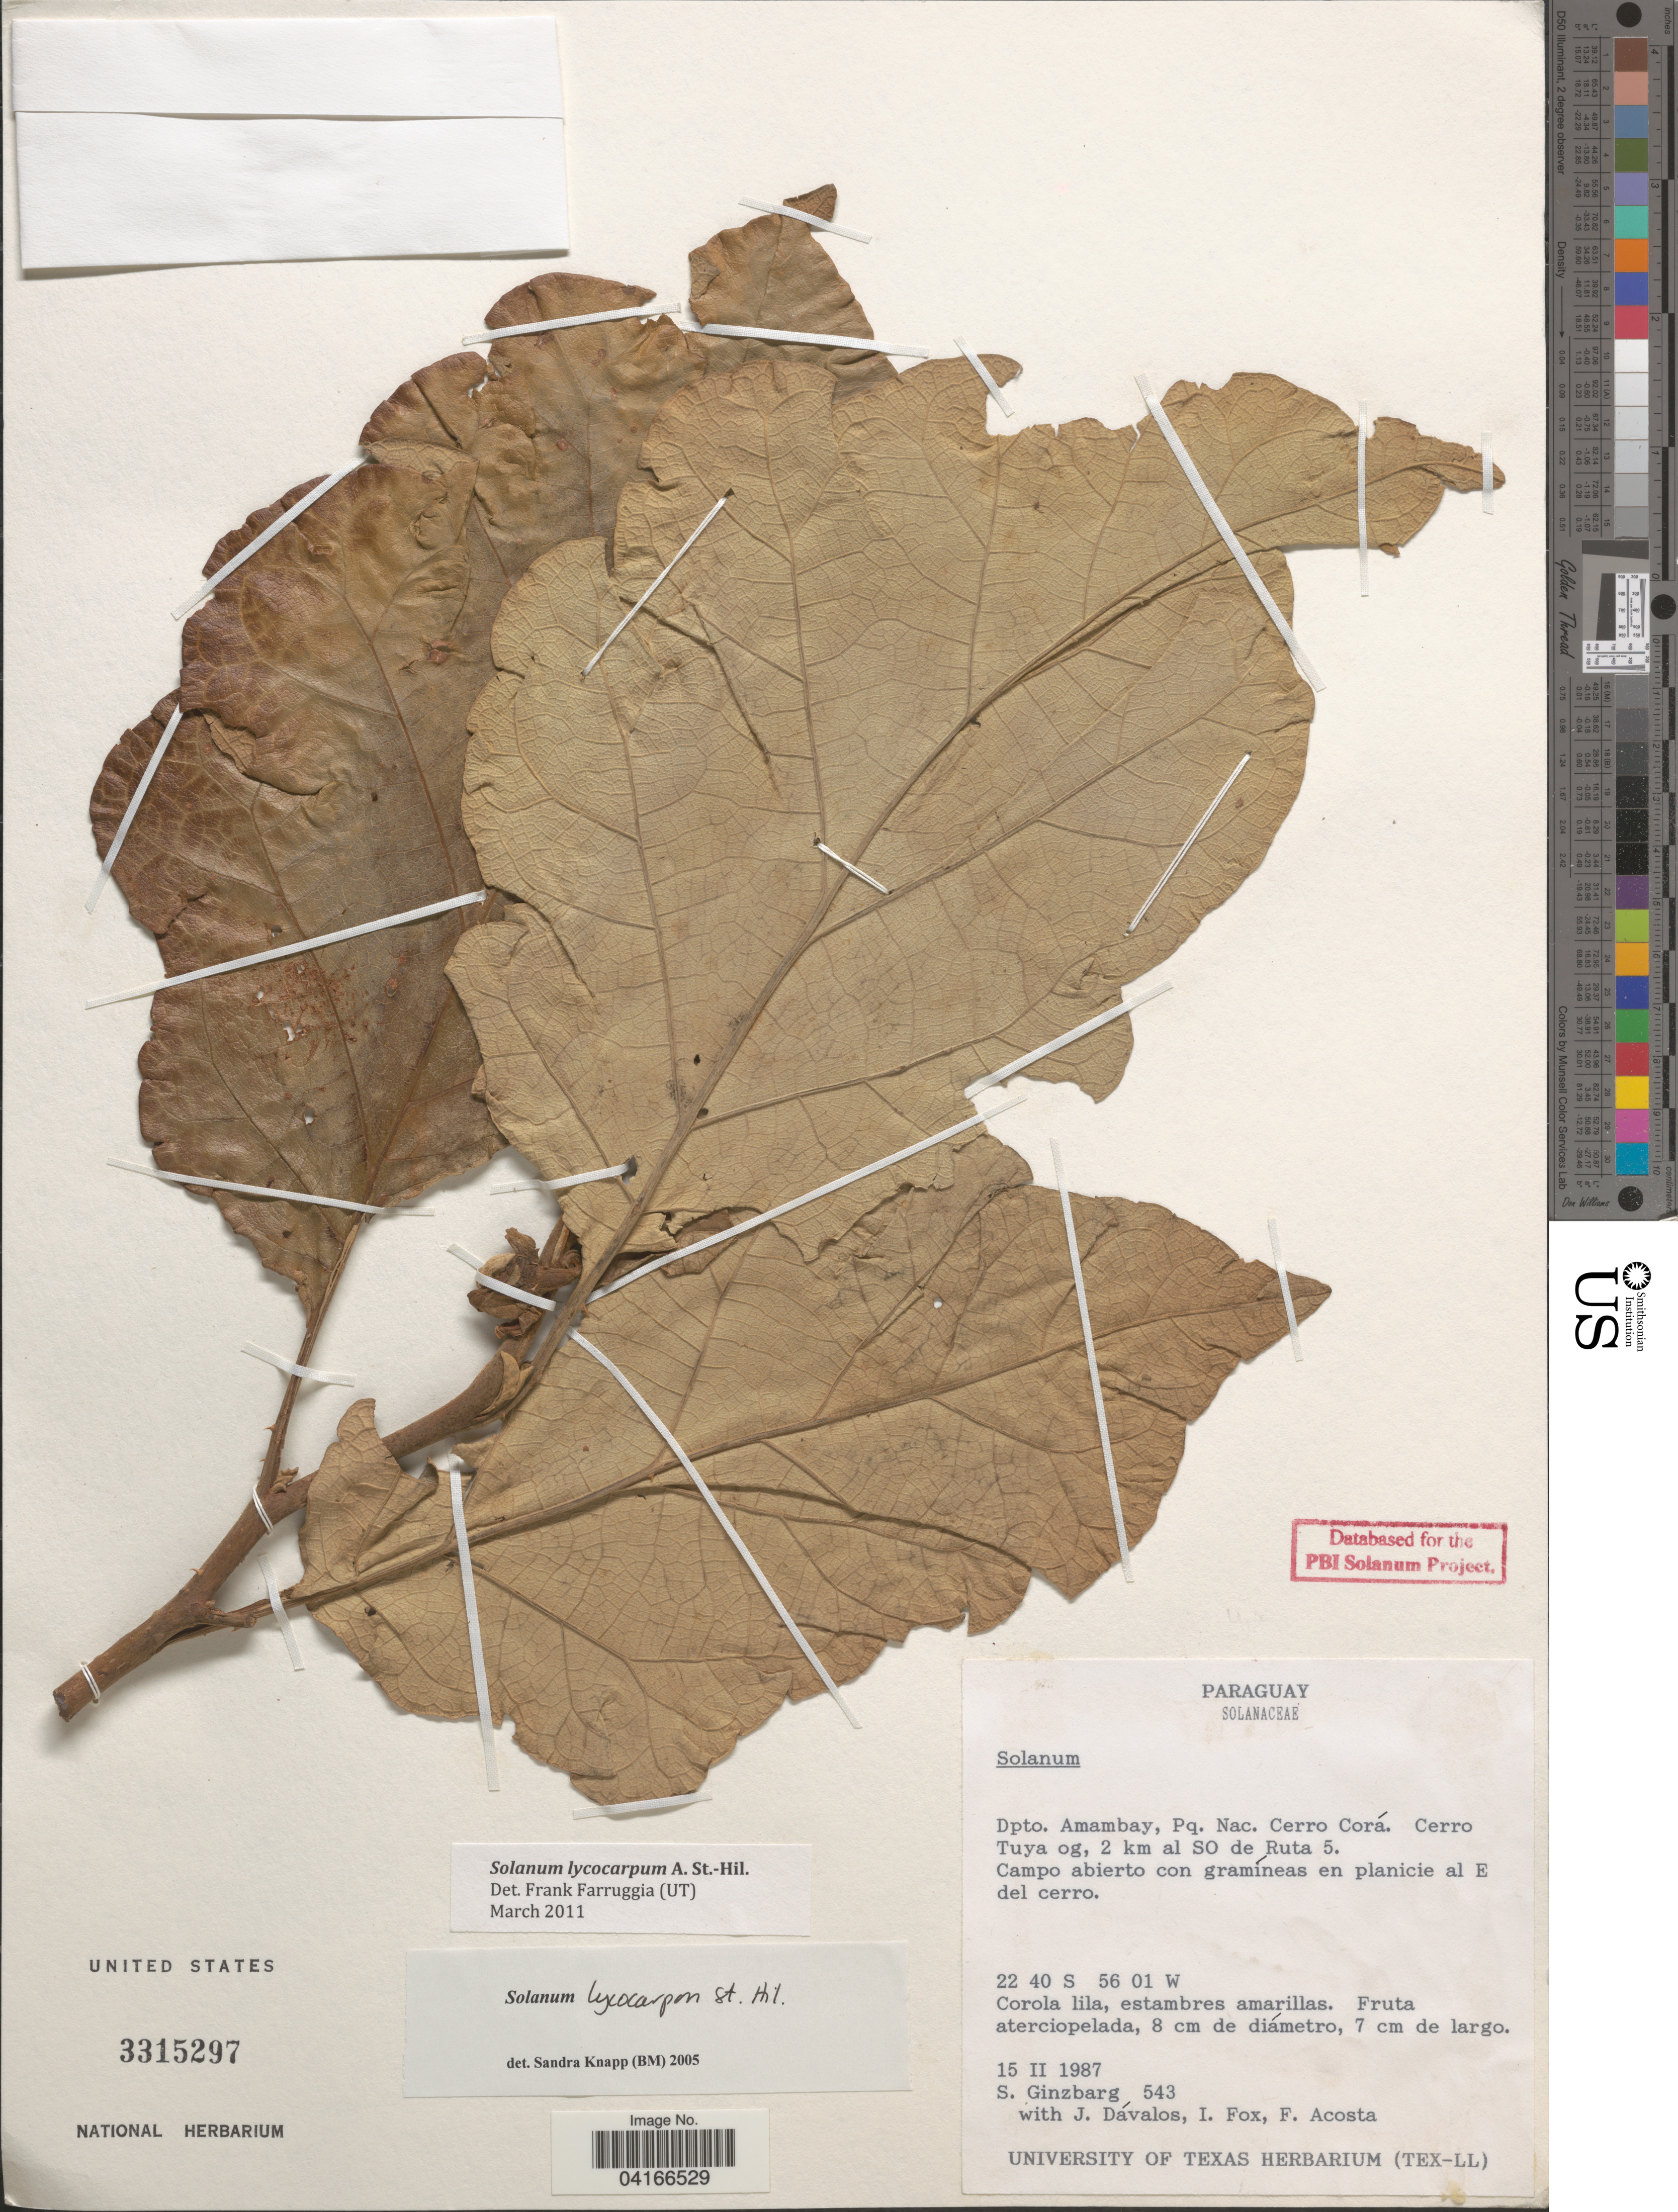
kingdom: Plantae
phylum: Tracheophyta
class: Magnoliopsida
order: Solanales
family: Solanaceae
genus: Solanum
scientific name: Solanum lycocarpum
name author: A. St.-Hil.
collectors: S. Ginzbarg, J. Dávalos, I. Fox & F. Acosta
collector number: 543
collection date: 1987-02-15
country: Paraguay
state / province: Amambay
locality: Dpto. Amambay, Pq. Nac. Cerro Corá. Cerro Tuya og, 2 km al SO de Ruta 5. Campo abierto con gramíneas en planicie al E del cerro.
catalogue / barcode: US 3315297